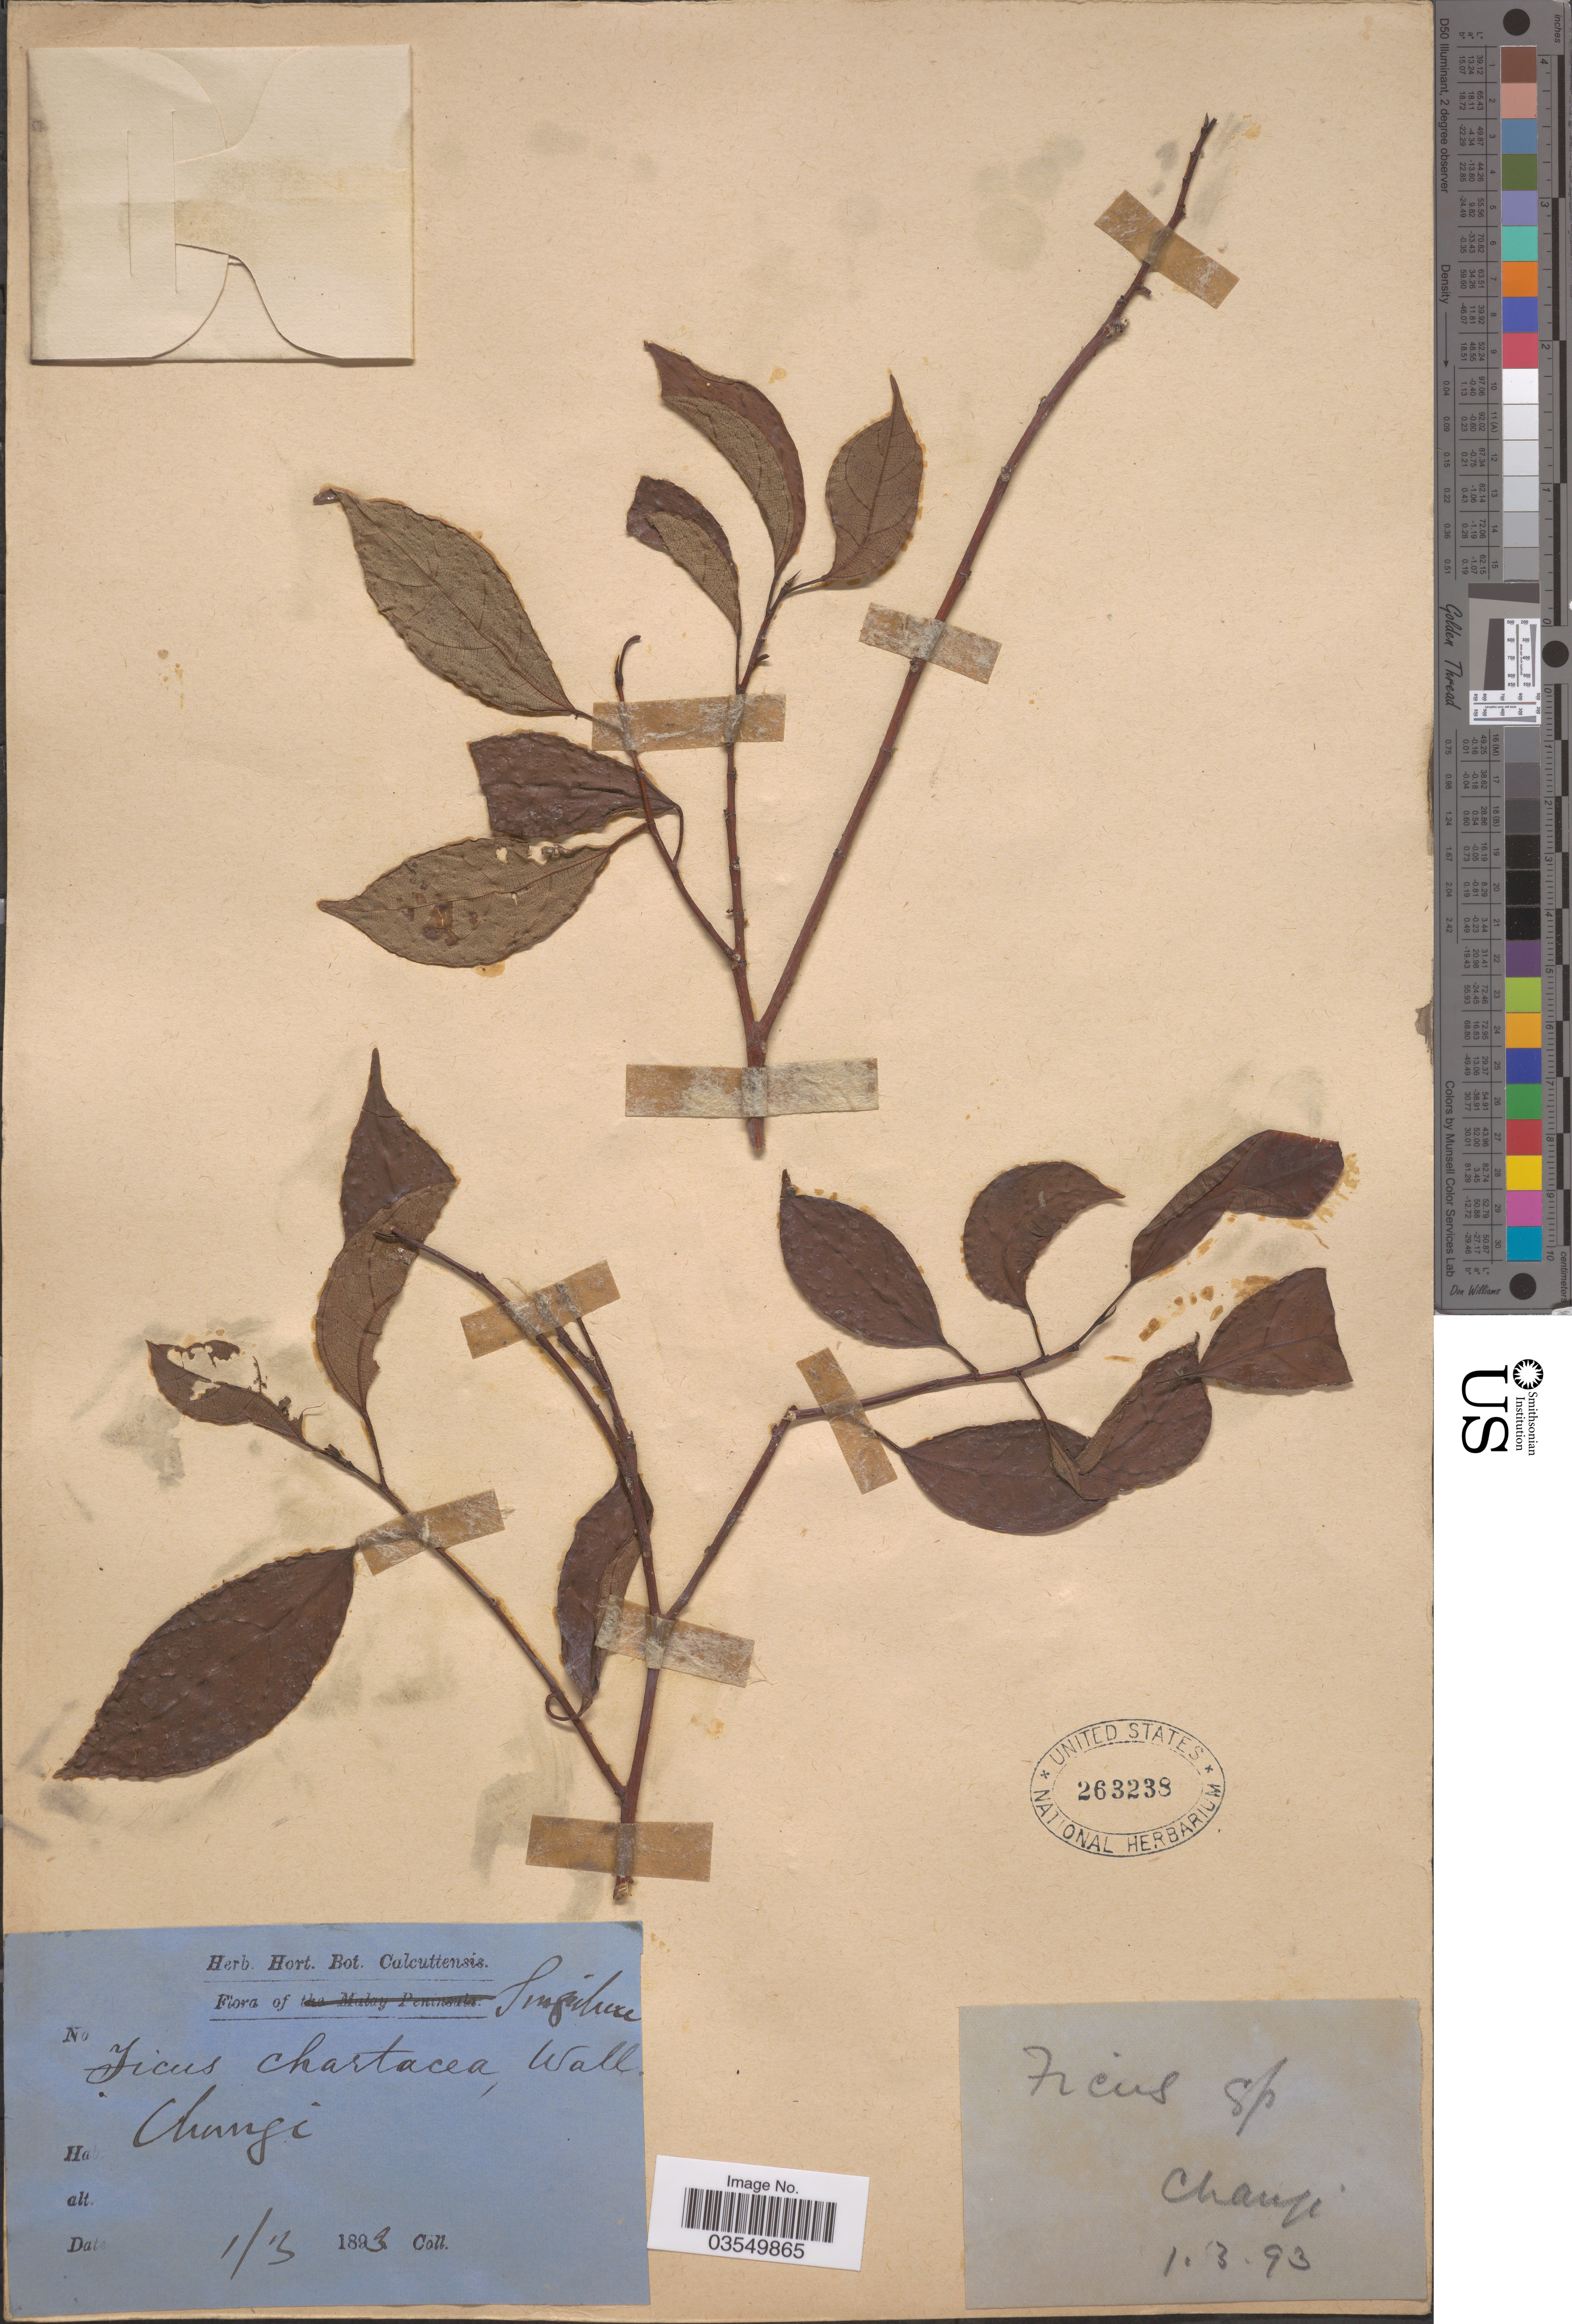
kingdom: Plantae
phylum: Tracheophyta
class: Magnoliopsida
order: Rosales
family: Moraceae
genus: Ficus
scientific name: Ficus chartacea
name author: Wall. ex King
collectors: ex Herb. Hort. Bot. Calcuttensis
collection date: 1893-03-01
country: Singapore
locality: Changi.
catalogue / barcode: US 263238